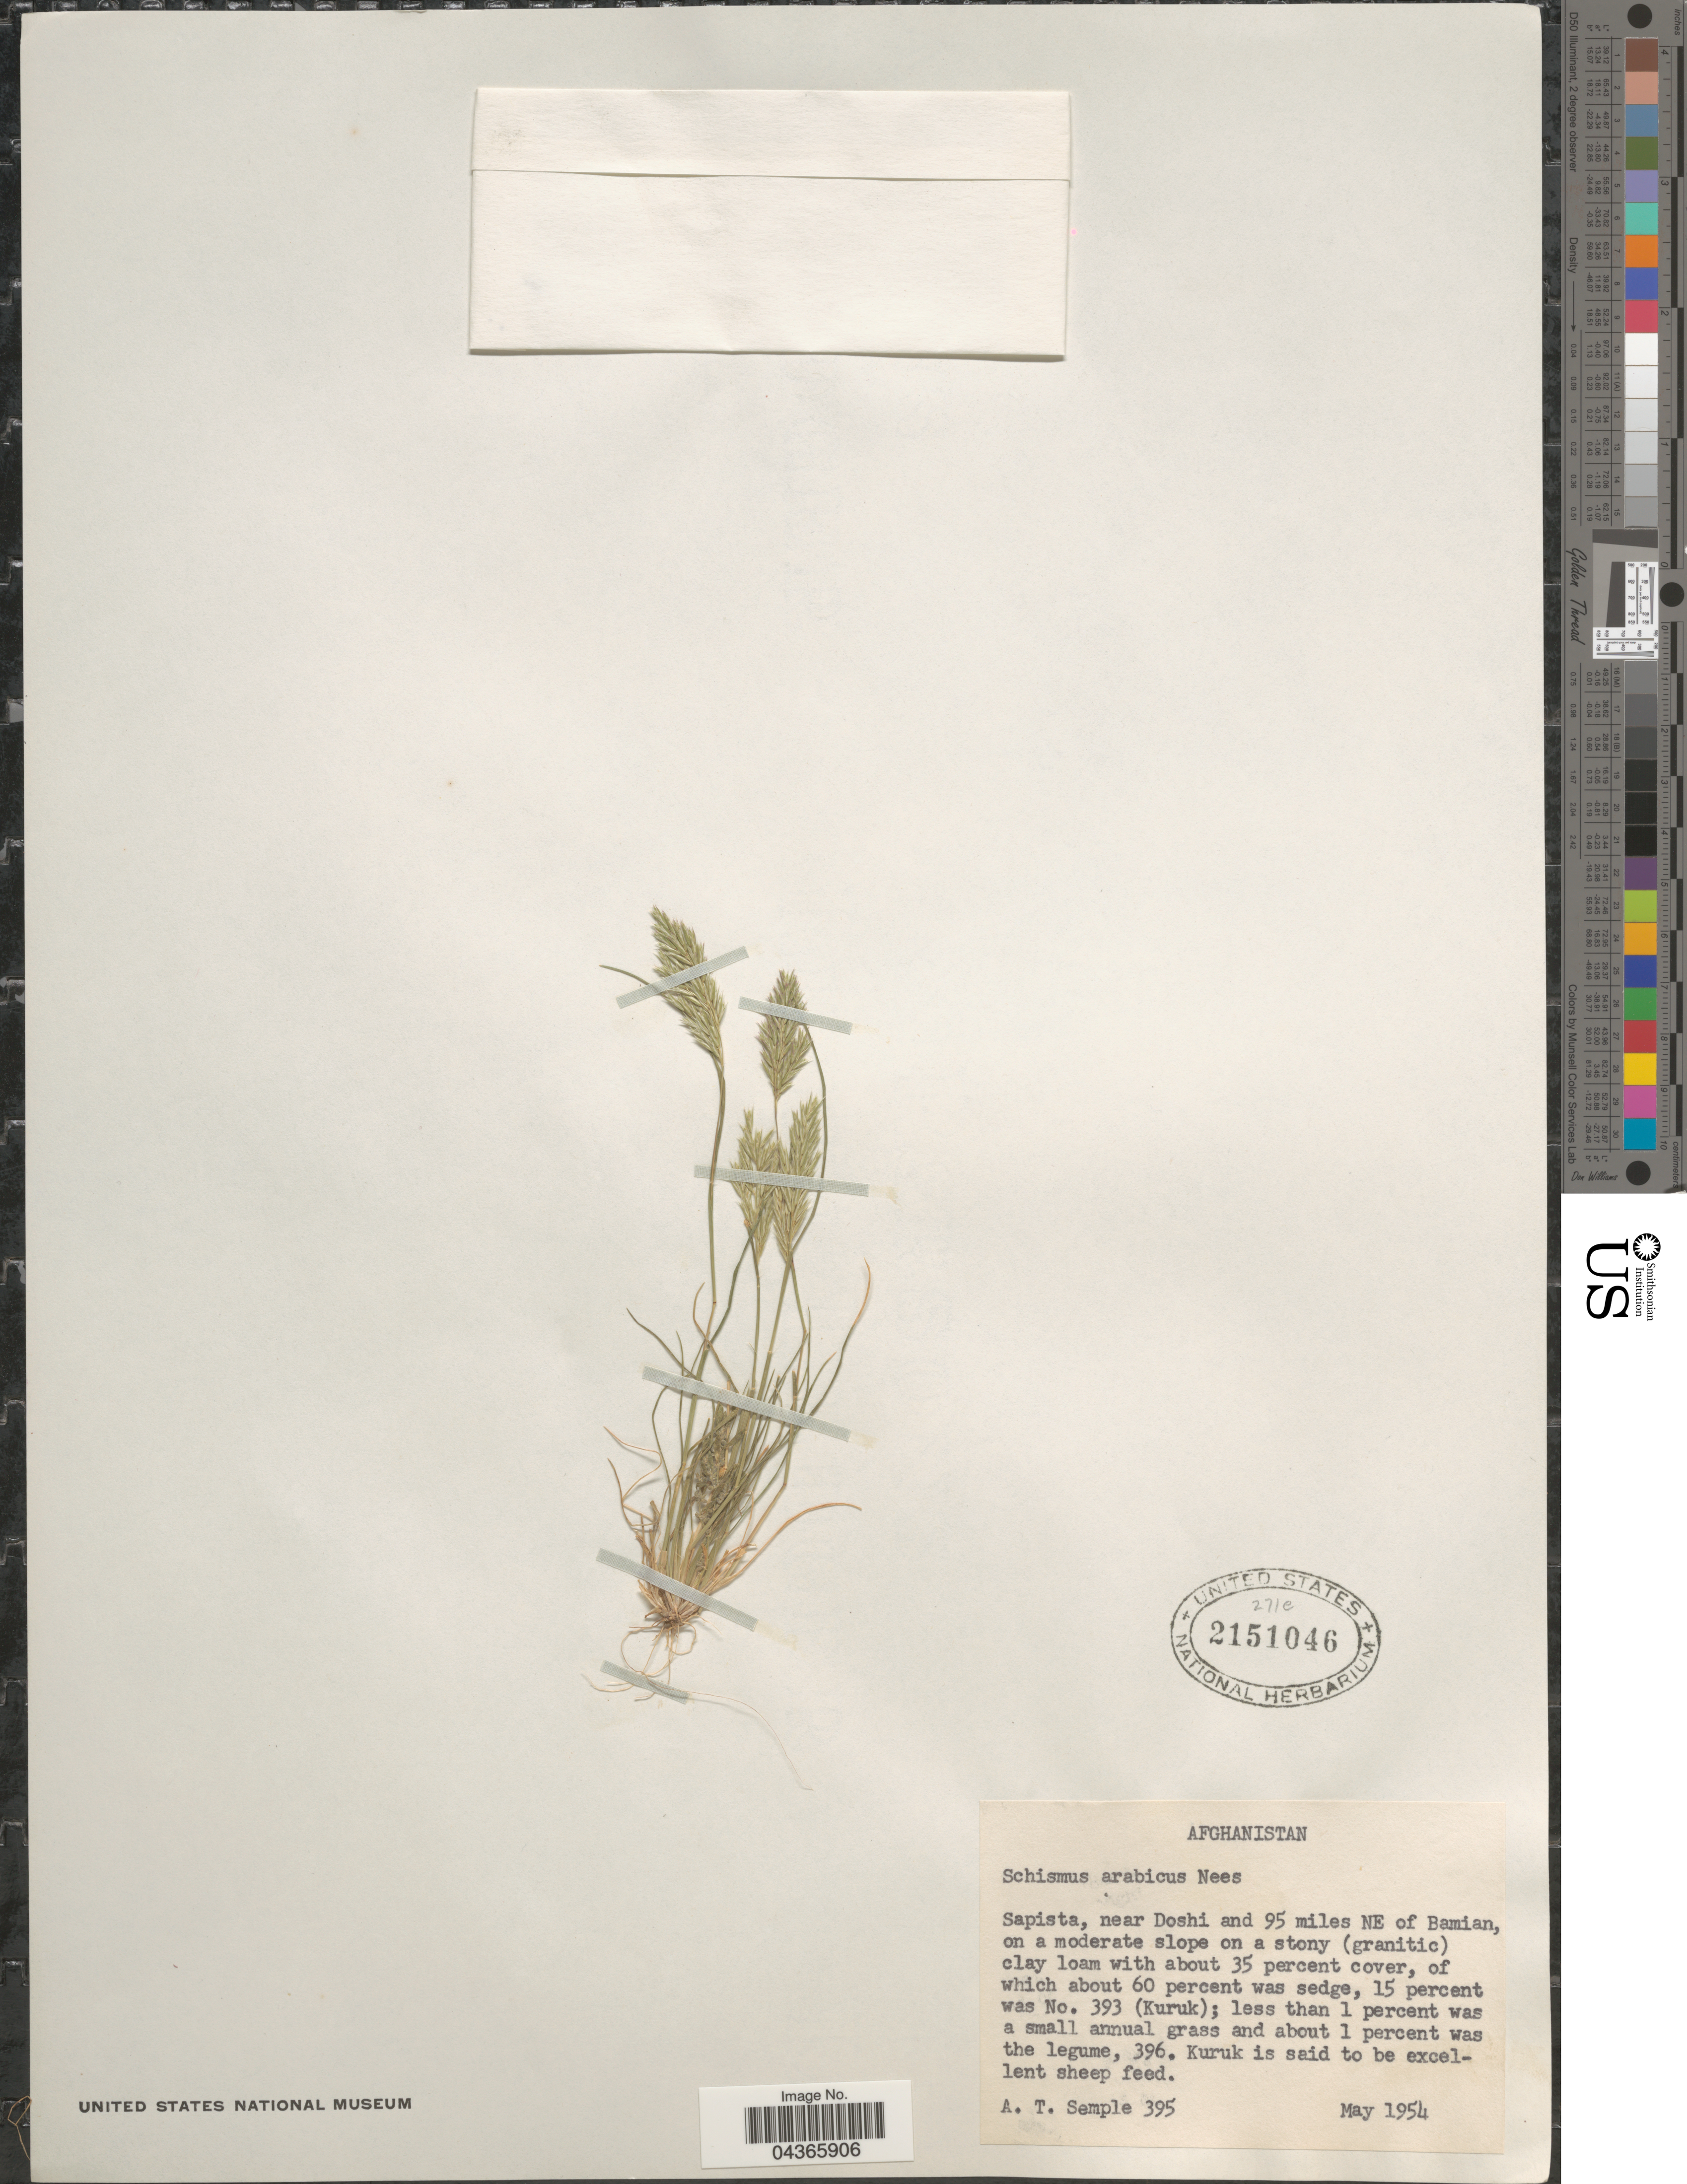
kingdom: Plantae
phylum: Tracheophyta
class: Liliopsida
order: Poales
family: Poaceae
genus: Schismus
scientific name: Schismus arabicus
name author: Nees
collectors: A. Semple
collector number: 395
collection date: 1954-05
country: Afghanistan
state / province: Bamian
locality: Sapista, near Doshi and 95 miles NE of Bamian.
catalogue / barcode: US 2151046